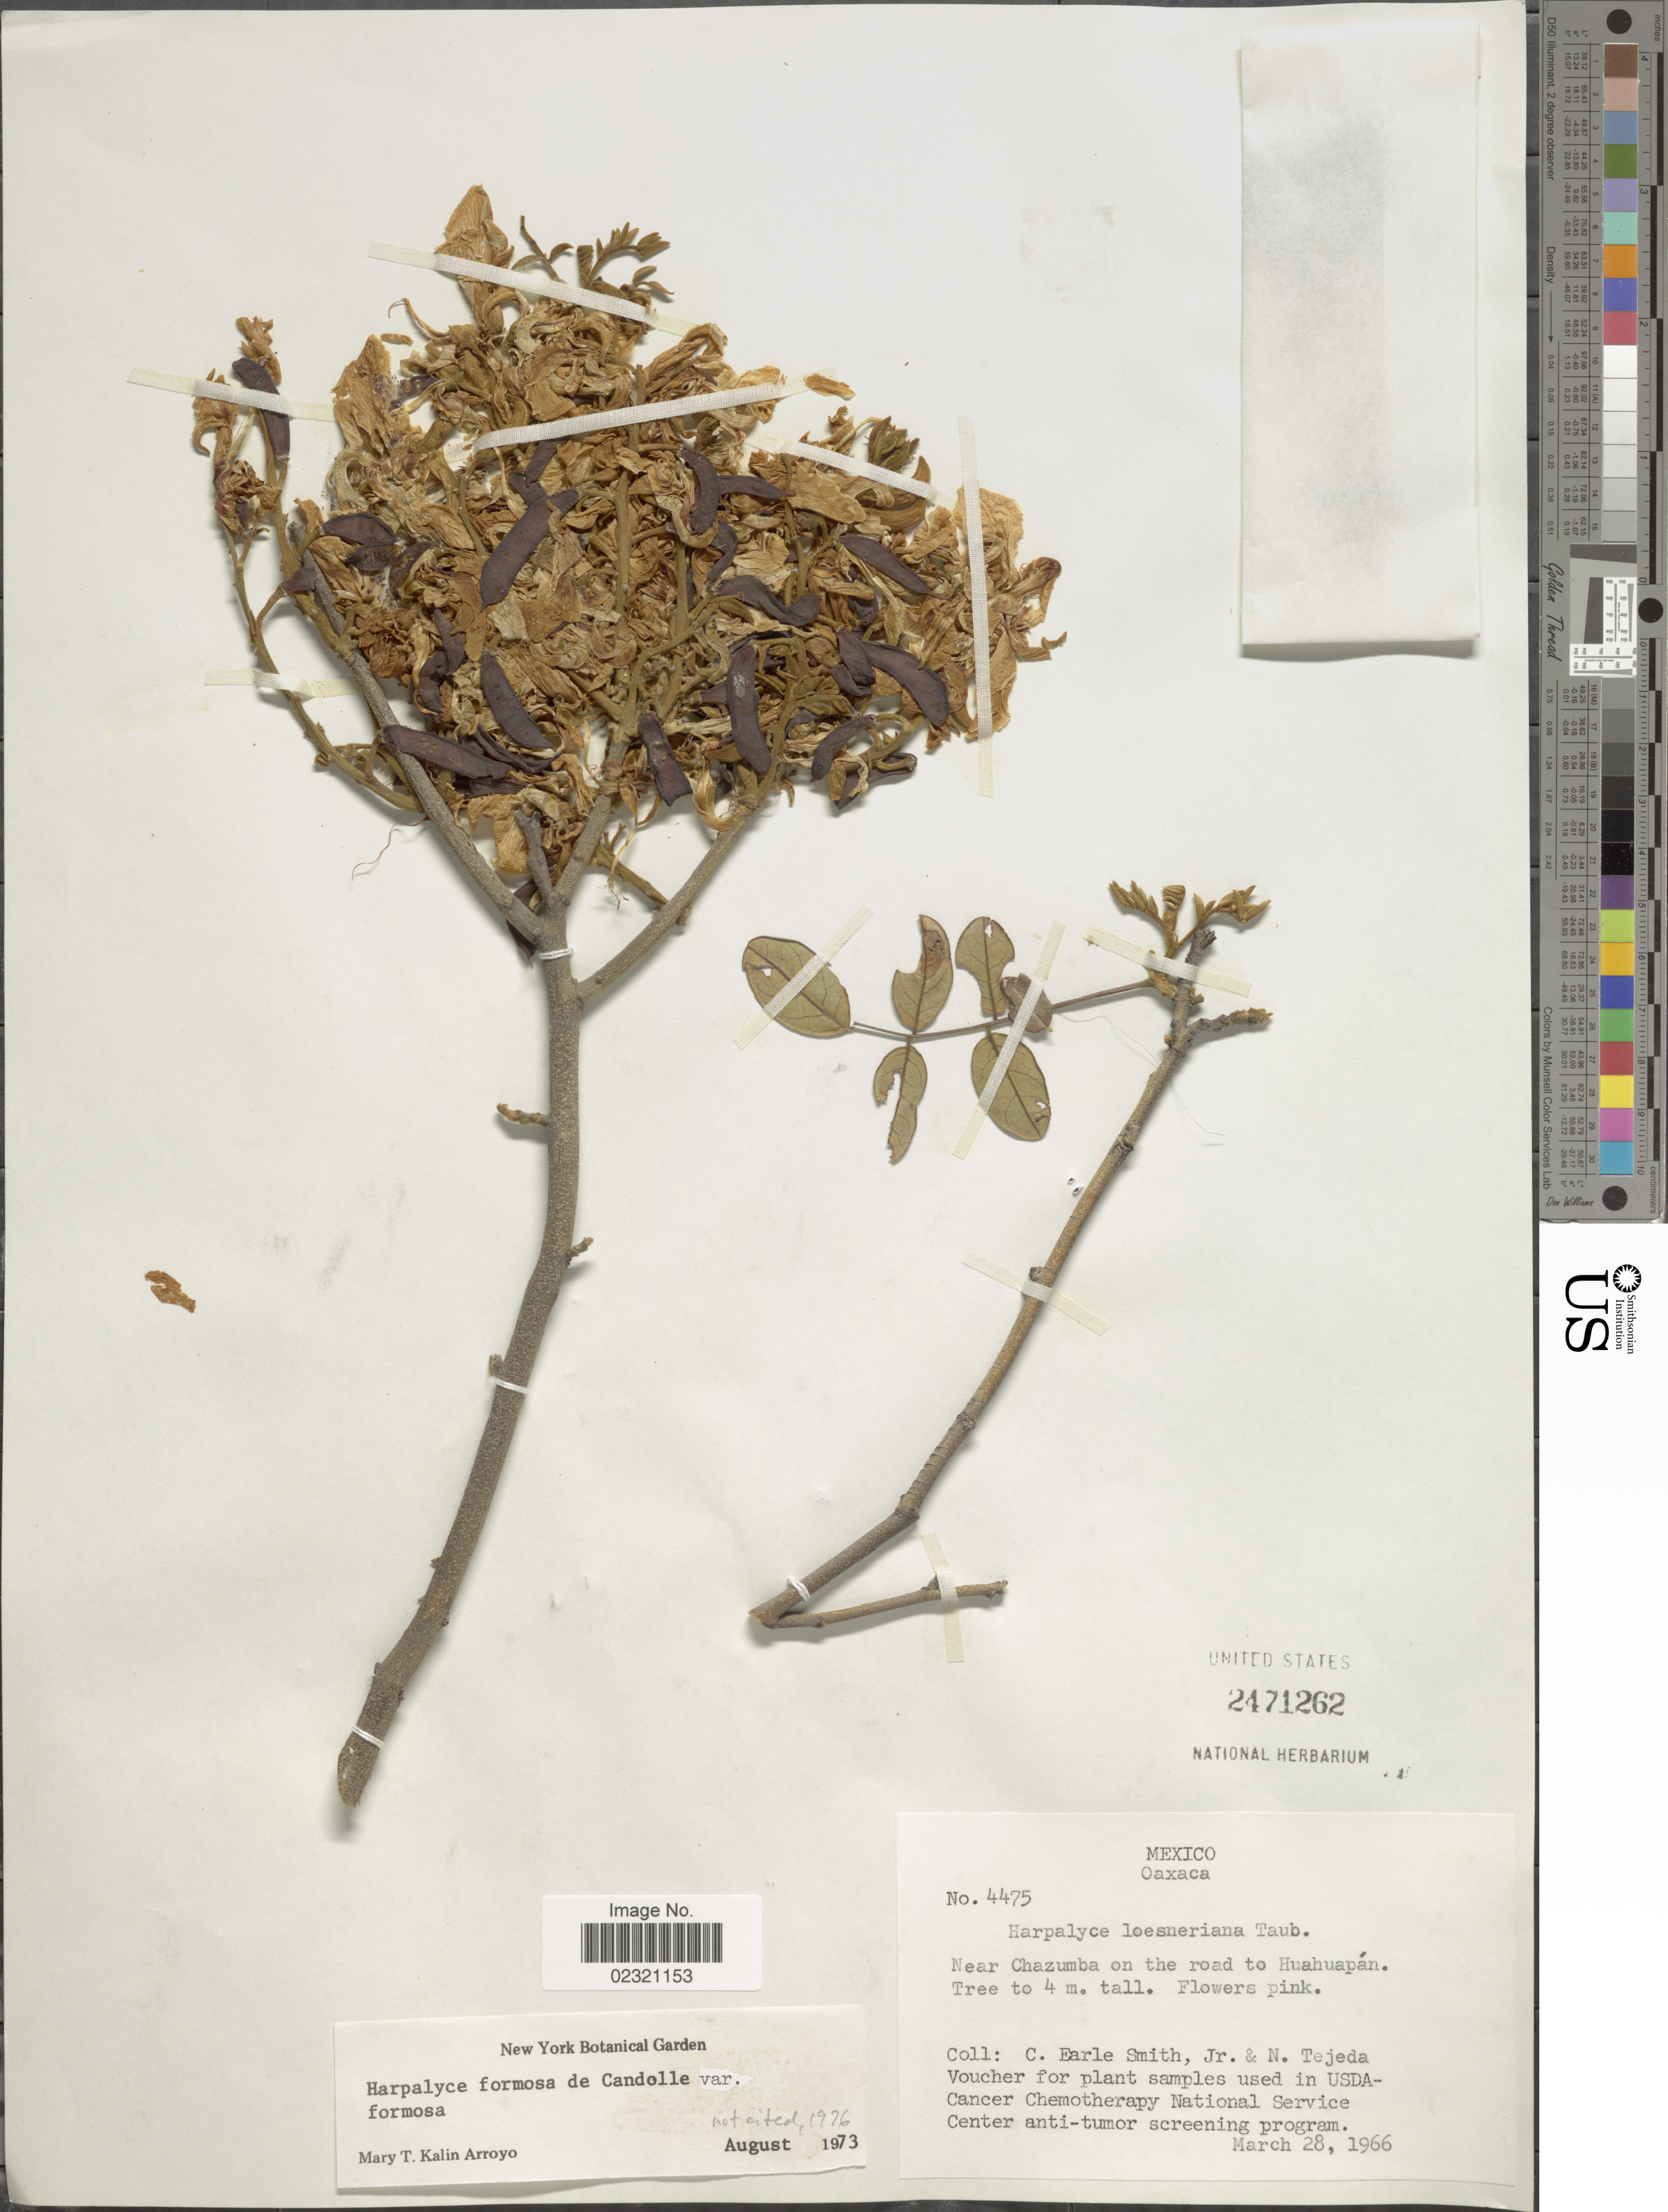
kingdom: Plantae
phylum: Tracheophyta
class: Magnoliopsida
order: Fabales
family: Fabaceae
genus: Harpalyce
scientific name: Harpalyce formosa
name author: DC.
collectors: C. E. Smith Jr. & N. Tejeda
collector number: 4475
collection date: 1966-03-28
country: Mexico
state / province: Oaxaca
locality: Near Chazuma on the road to Huahuapan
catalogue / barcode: US 2471262